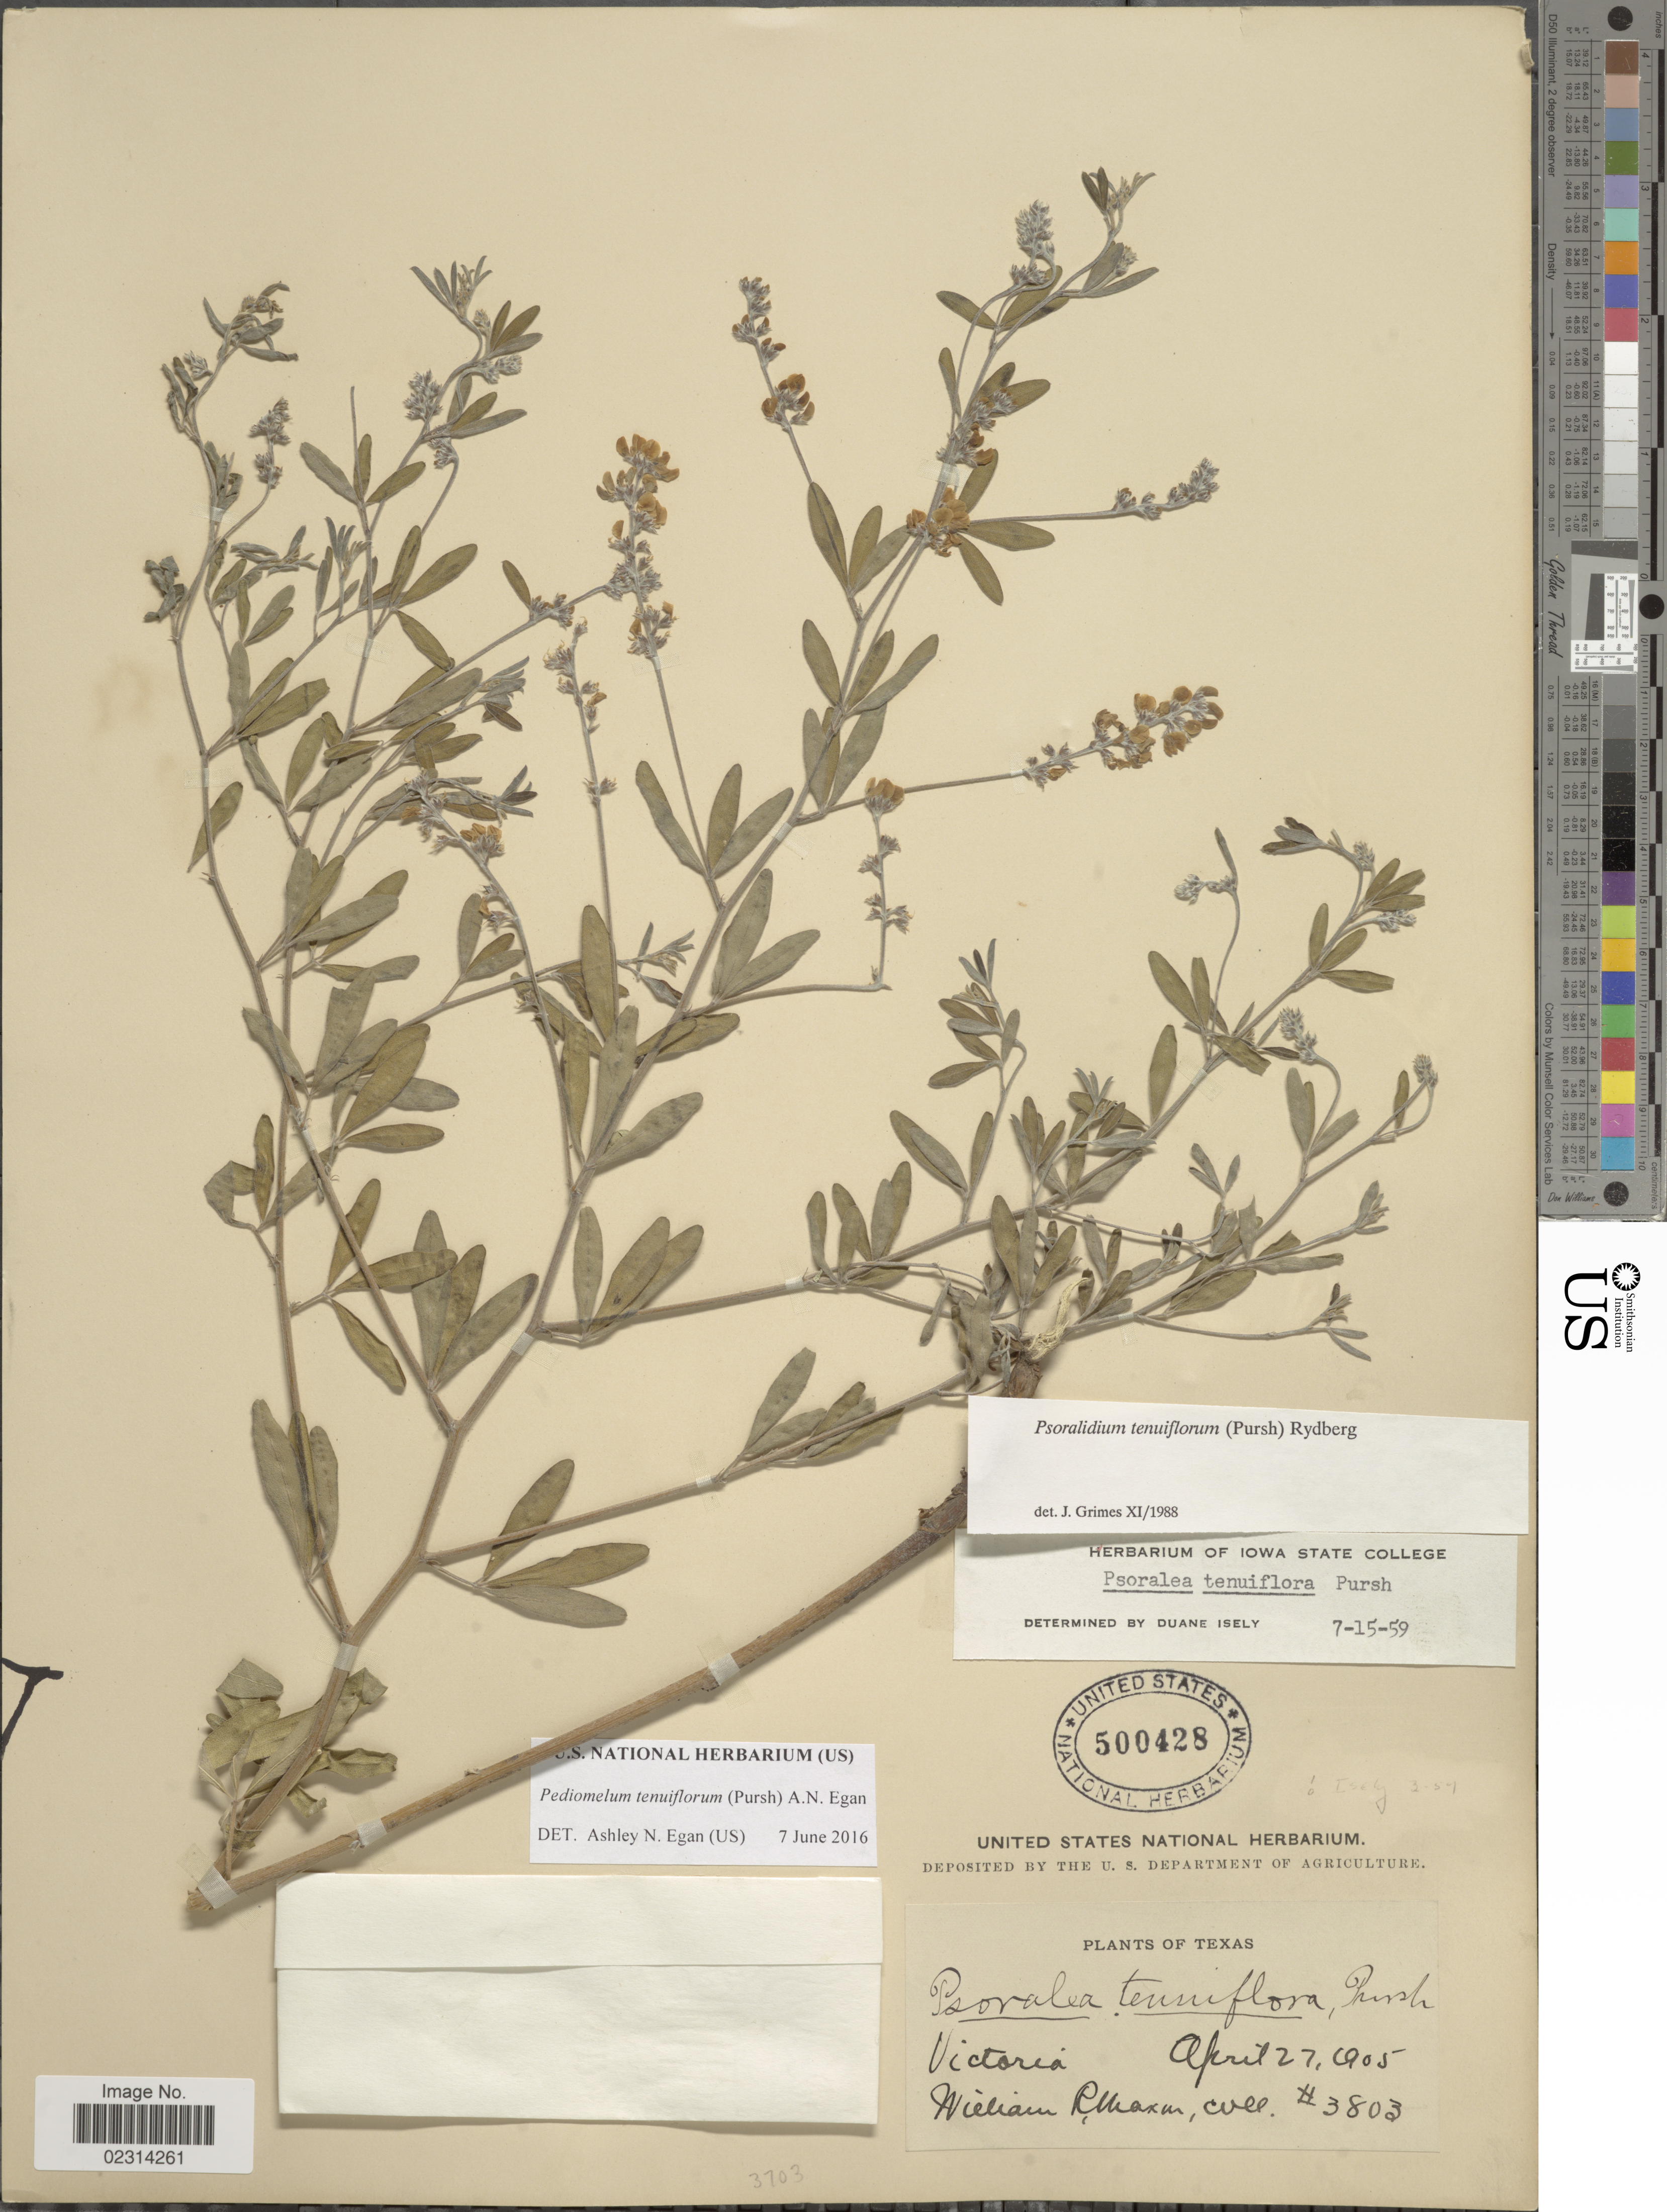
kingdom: Plantae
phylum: Tracheophyta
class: Magnoliopsida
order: Fabales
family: Fabaceae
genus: Psoralidium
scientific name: Psoralidium tenuiflorum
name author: (Pursh) Rydb.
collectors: W. R. Maxon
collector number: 3803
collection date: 1905-04-27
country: United States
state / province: Texas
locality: Victoria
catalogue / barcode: US 500428